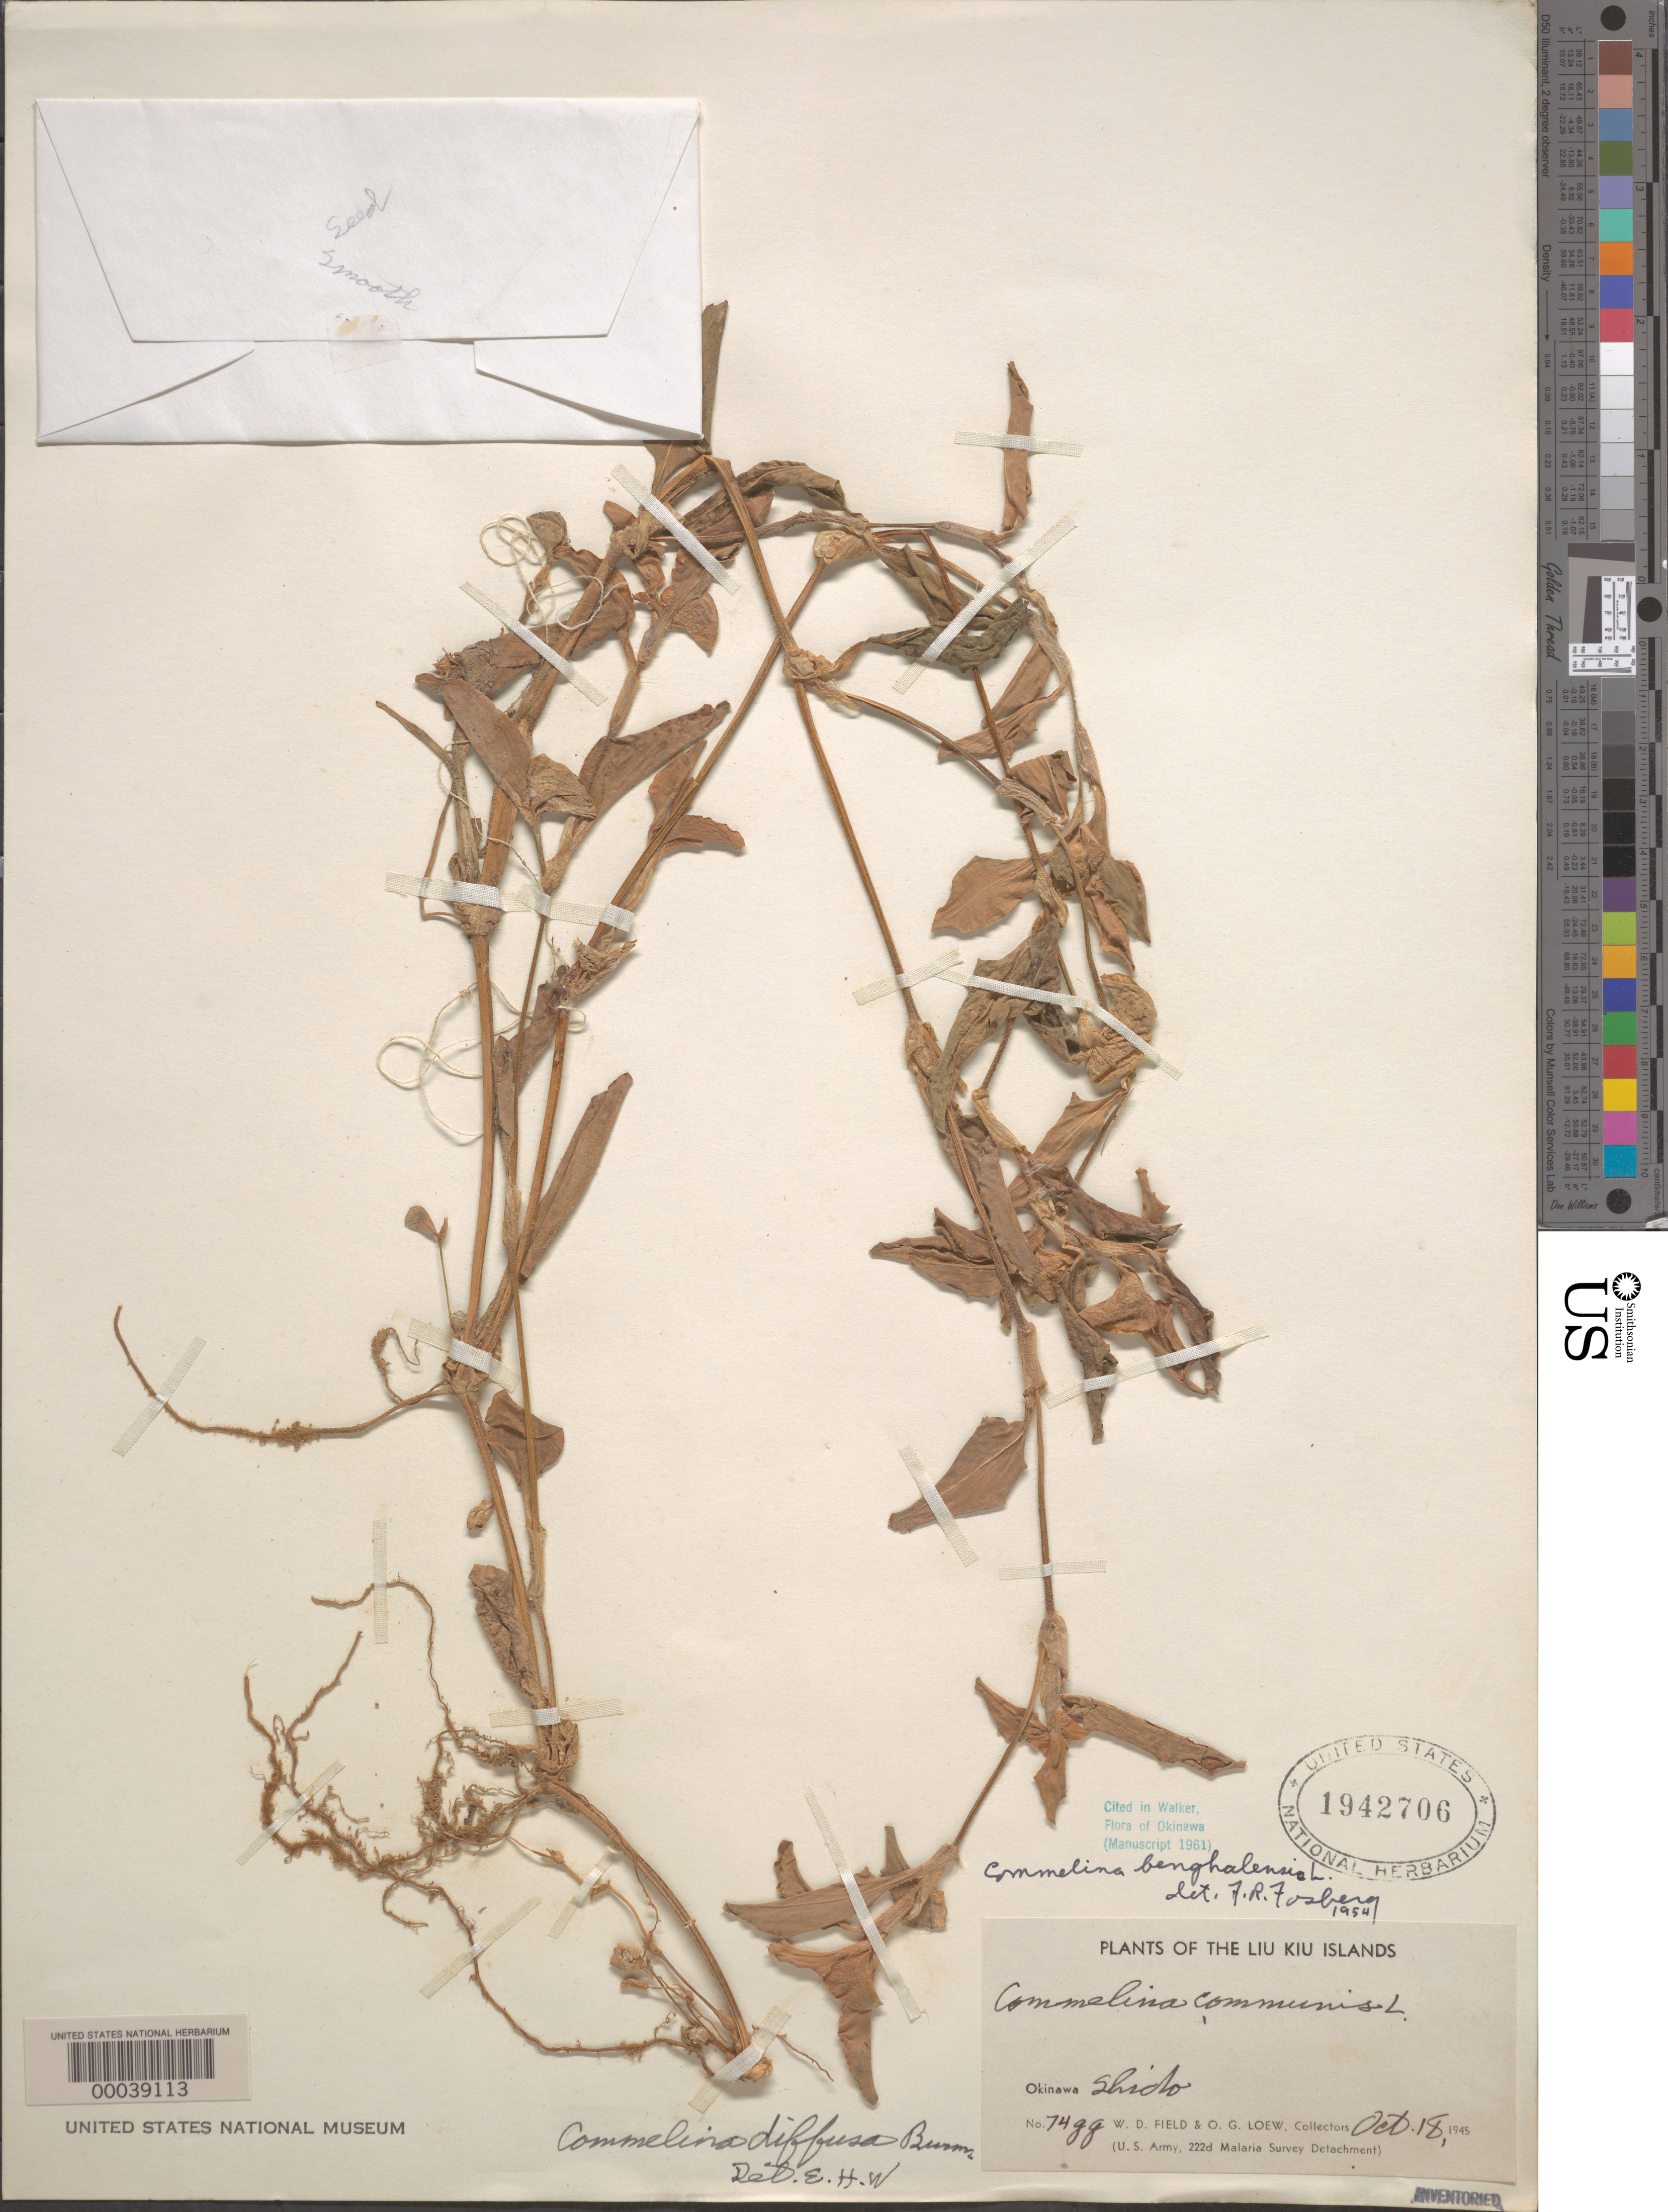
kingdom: Plantae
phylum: Tracheophyta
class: Liliopsida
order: Commelinales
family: Commelinaceae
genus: Commelina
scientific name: Commelina benghalensis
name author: L.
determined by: Fosberg, F. R.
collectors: W. D. Field & O. G. Loew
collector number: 74gg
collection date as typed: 18 Oct 1945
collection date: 1945-10-18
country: Japan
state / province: Okinawa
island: Ryukyu Is.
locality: Shido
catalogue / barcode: US 1942706